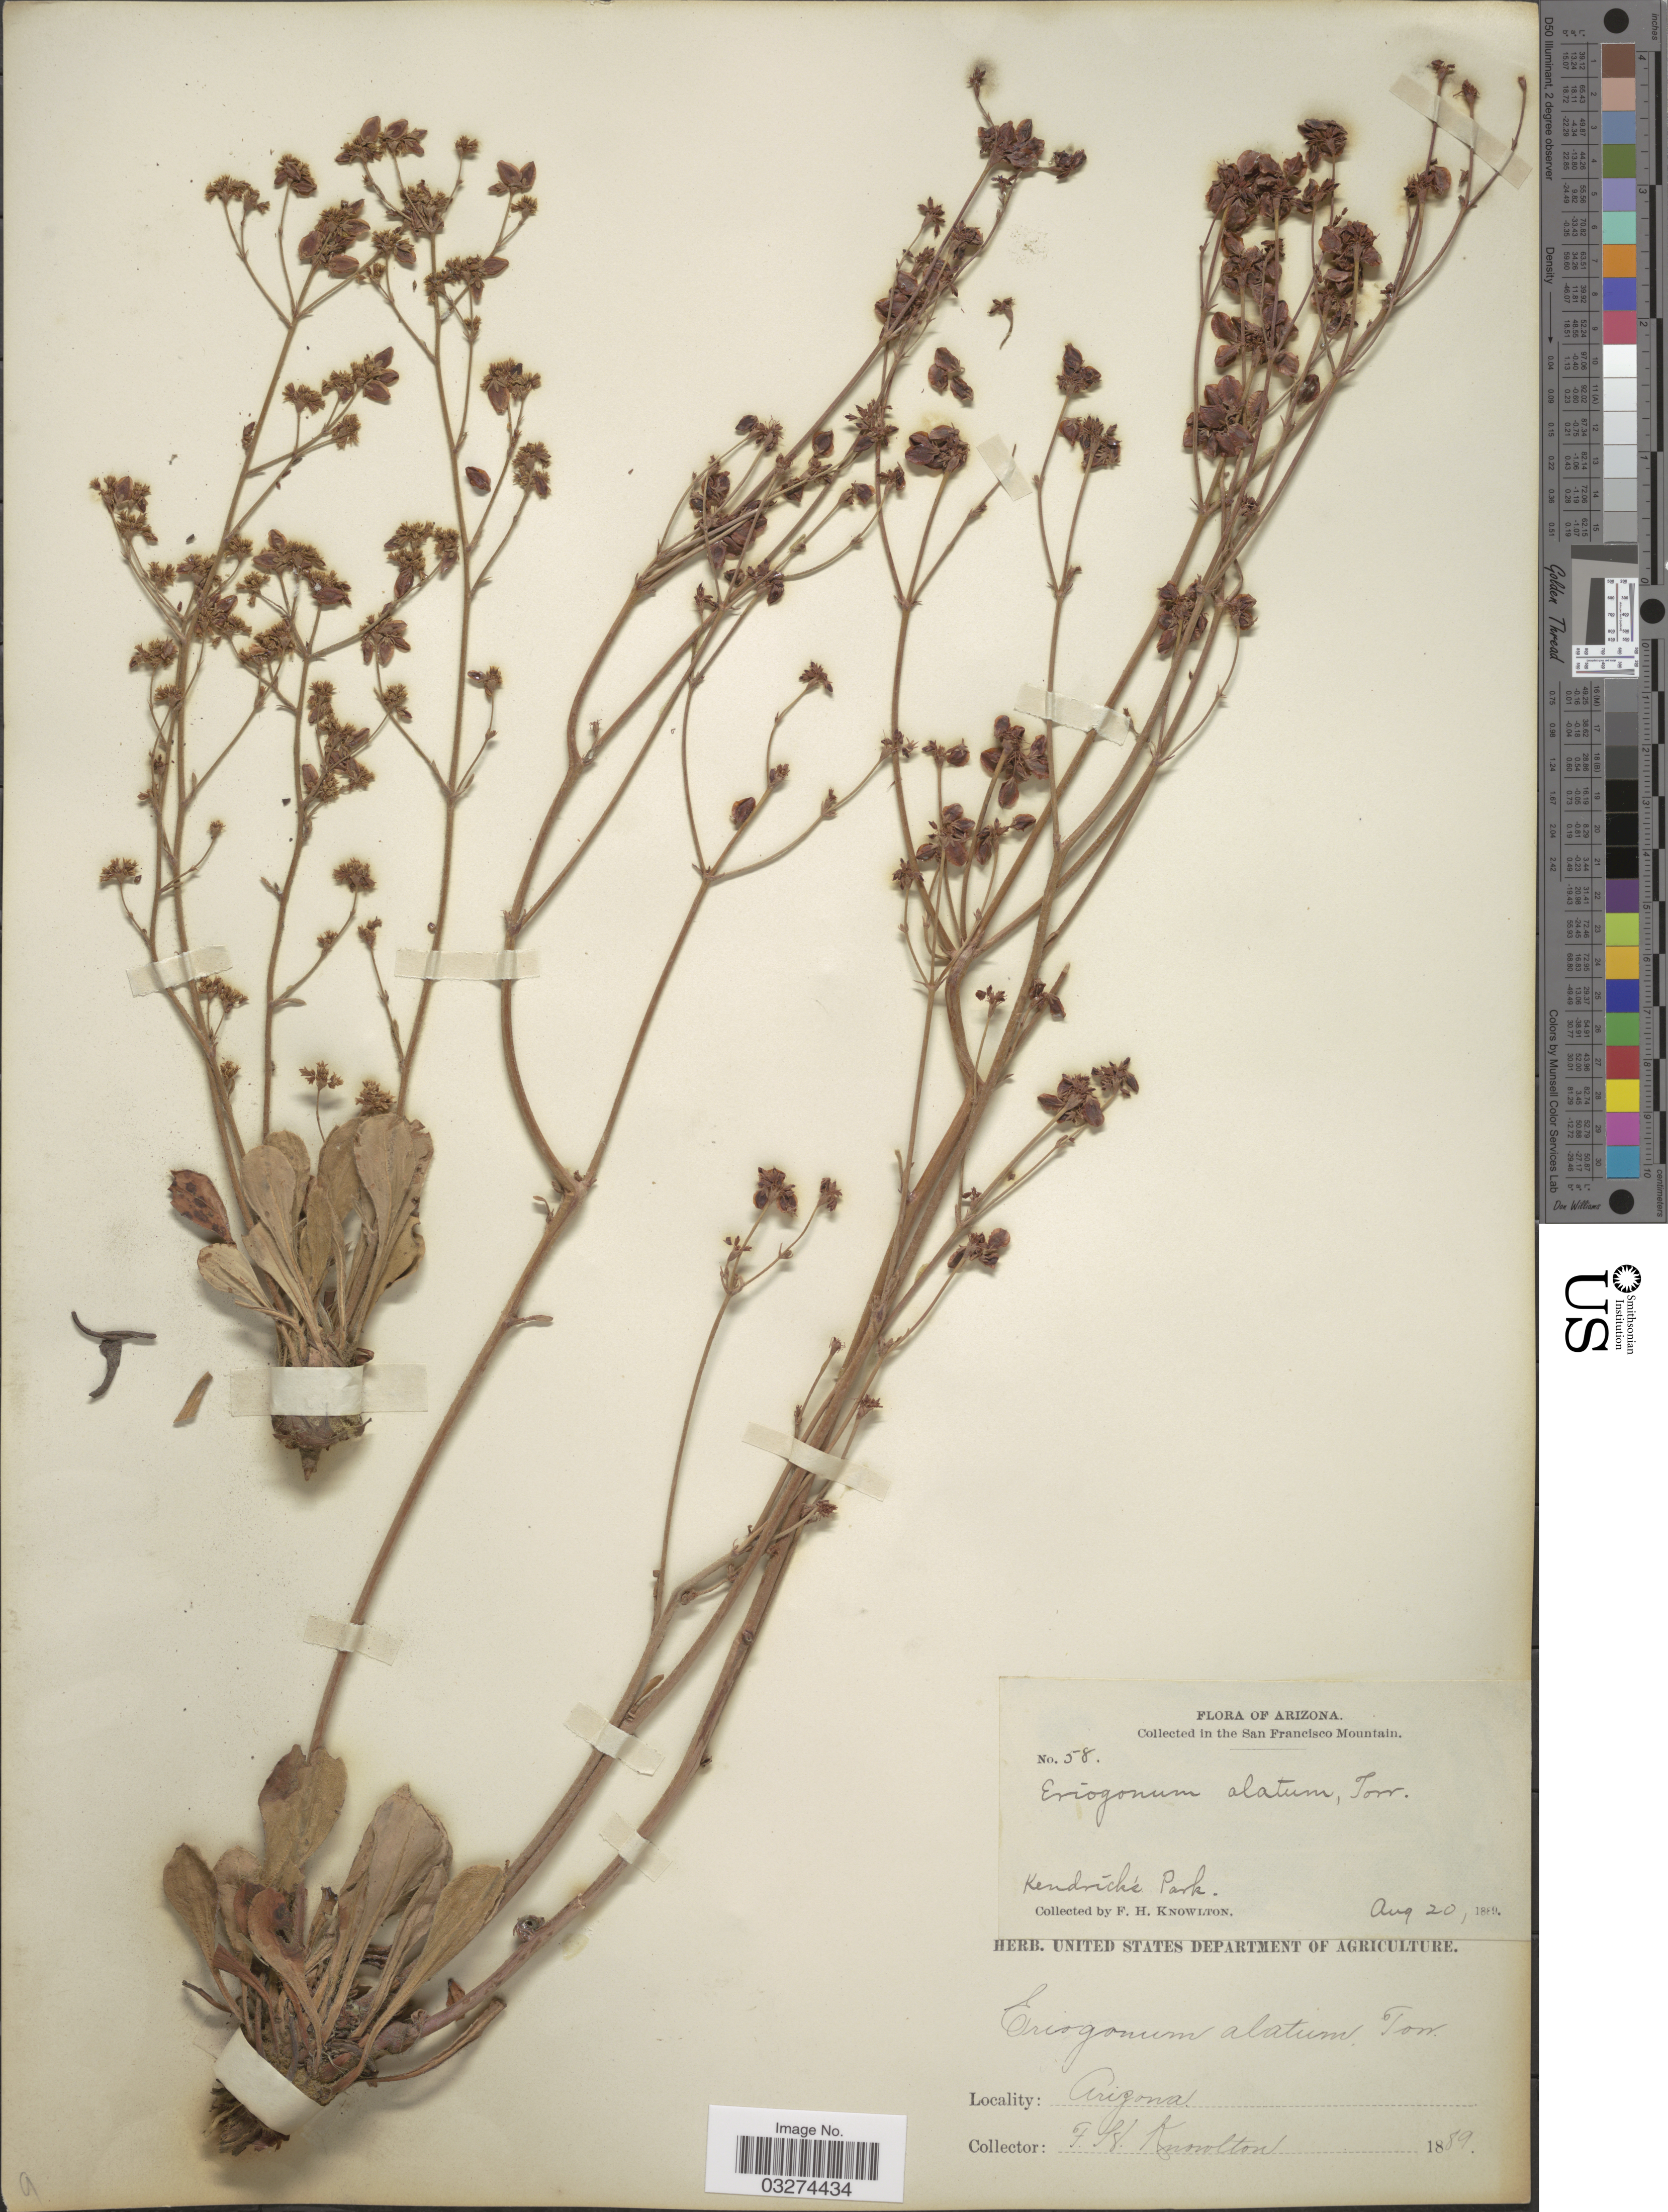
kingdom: Plantae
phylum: Tracheophyta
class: Magnoliopsida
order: Caryophyllales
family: Polygonaceae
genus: Eriogonum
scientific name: Eriogonum alatum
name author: Torr.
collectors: F. H. Knowlton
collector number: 58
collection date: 1889-08-20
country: United States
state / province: Arizona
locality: In the San Francisco Mountain, Kendrick's Park.